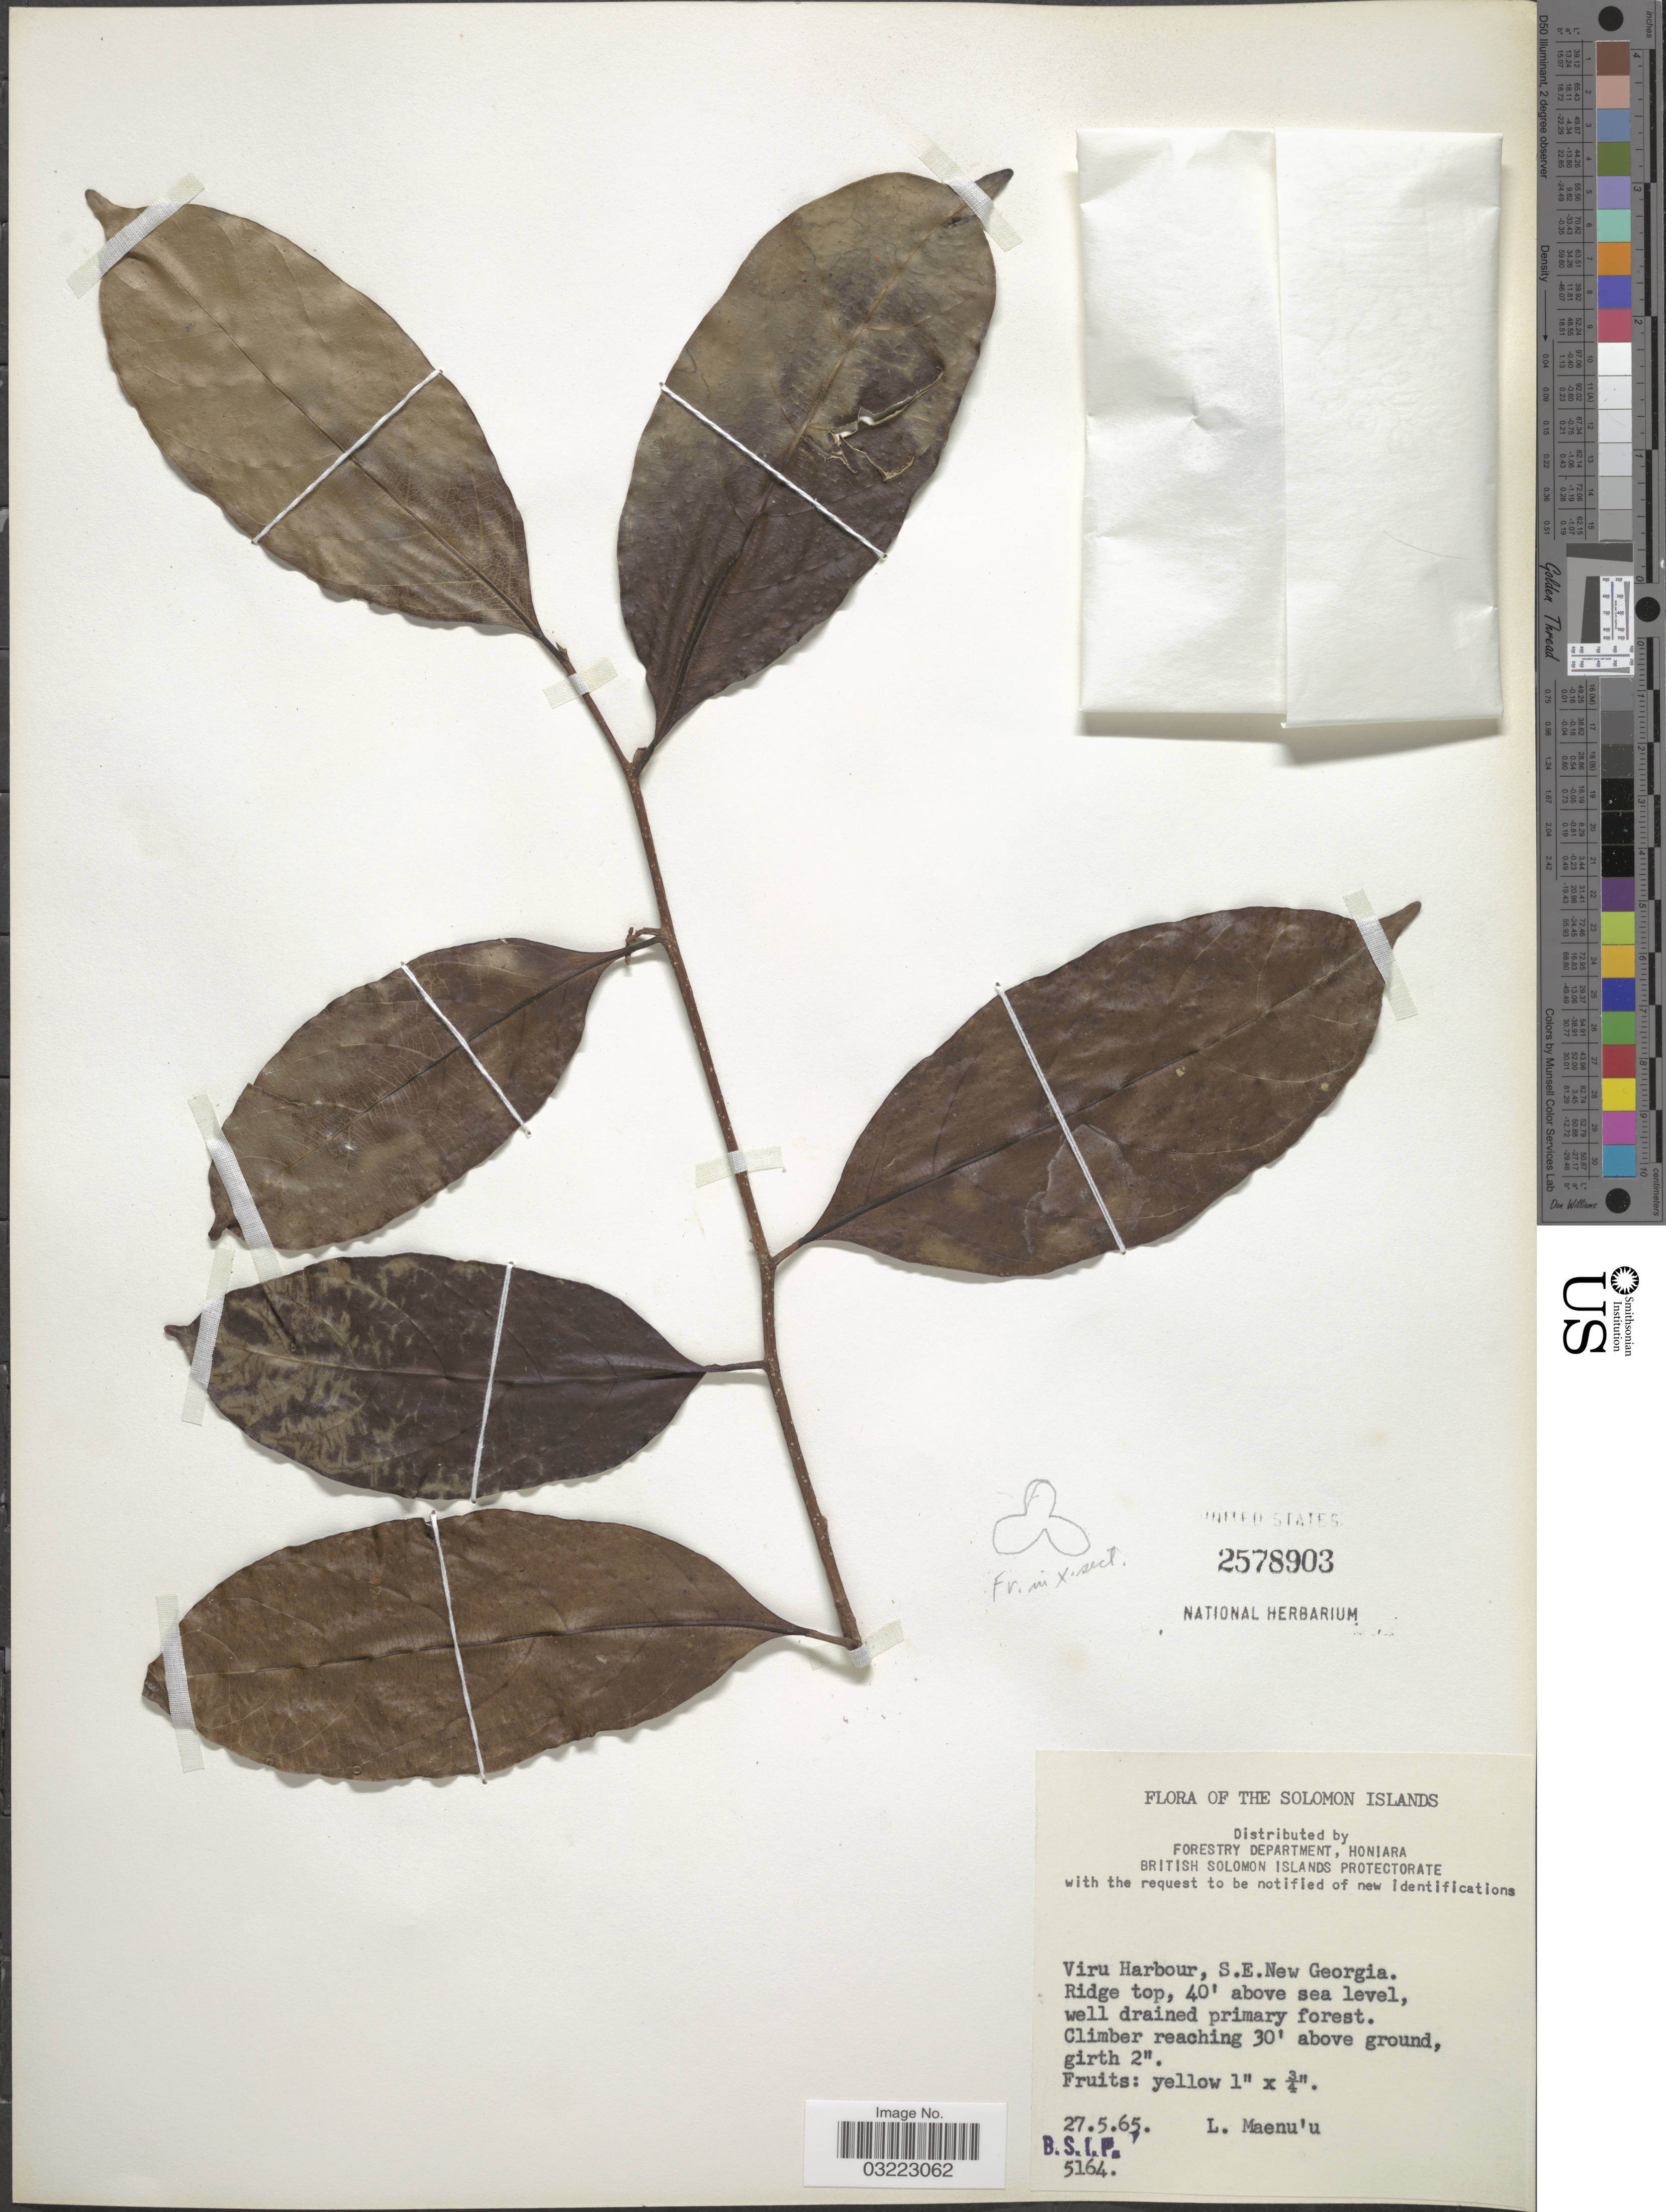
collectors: L. Maenu'u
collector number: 5164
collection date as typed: Transcribed d/m/y: 27/5/65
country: Solomon Islands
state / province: Solomon Islands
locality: Viru Harbour, S.E. New Georgia.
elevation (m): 12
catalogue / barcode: US 2578903